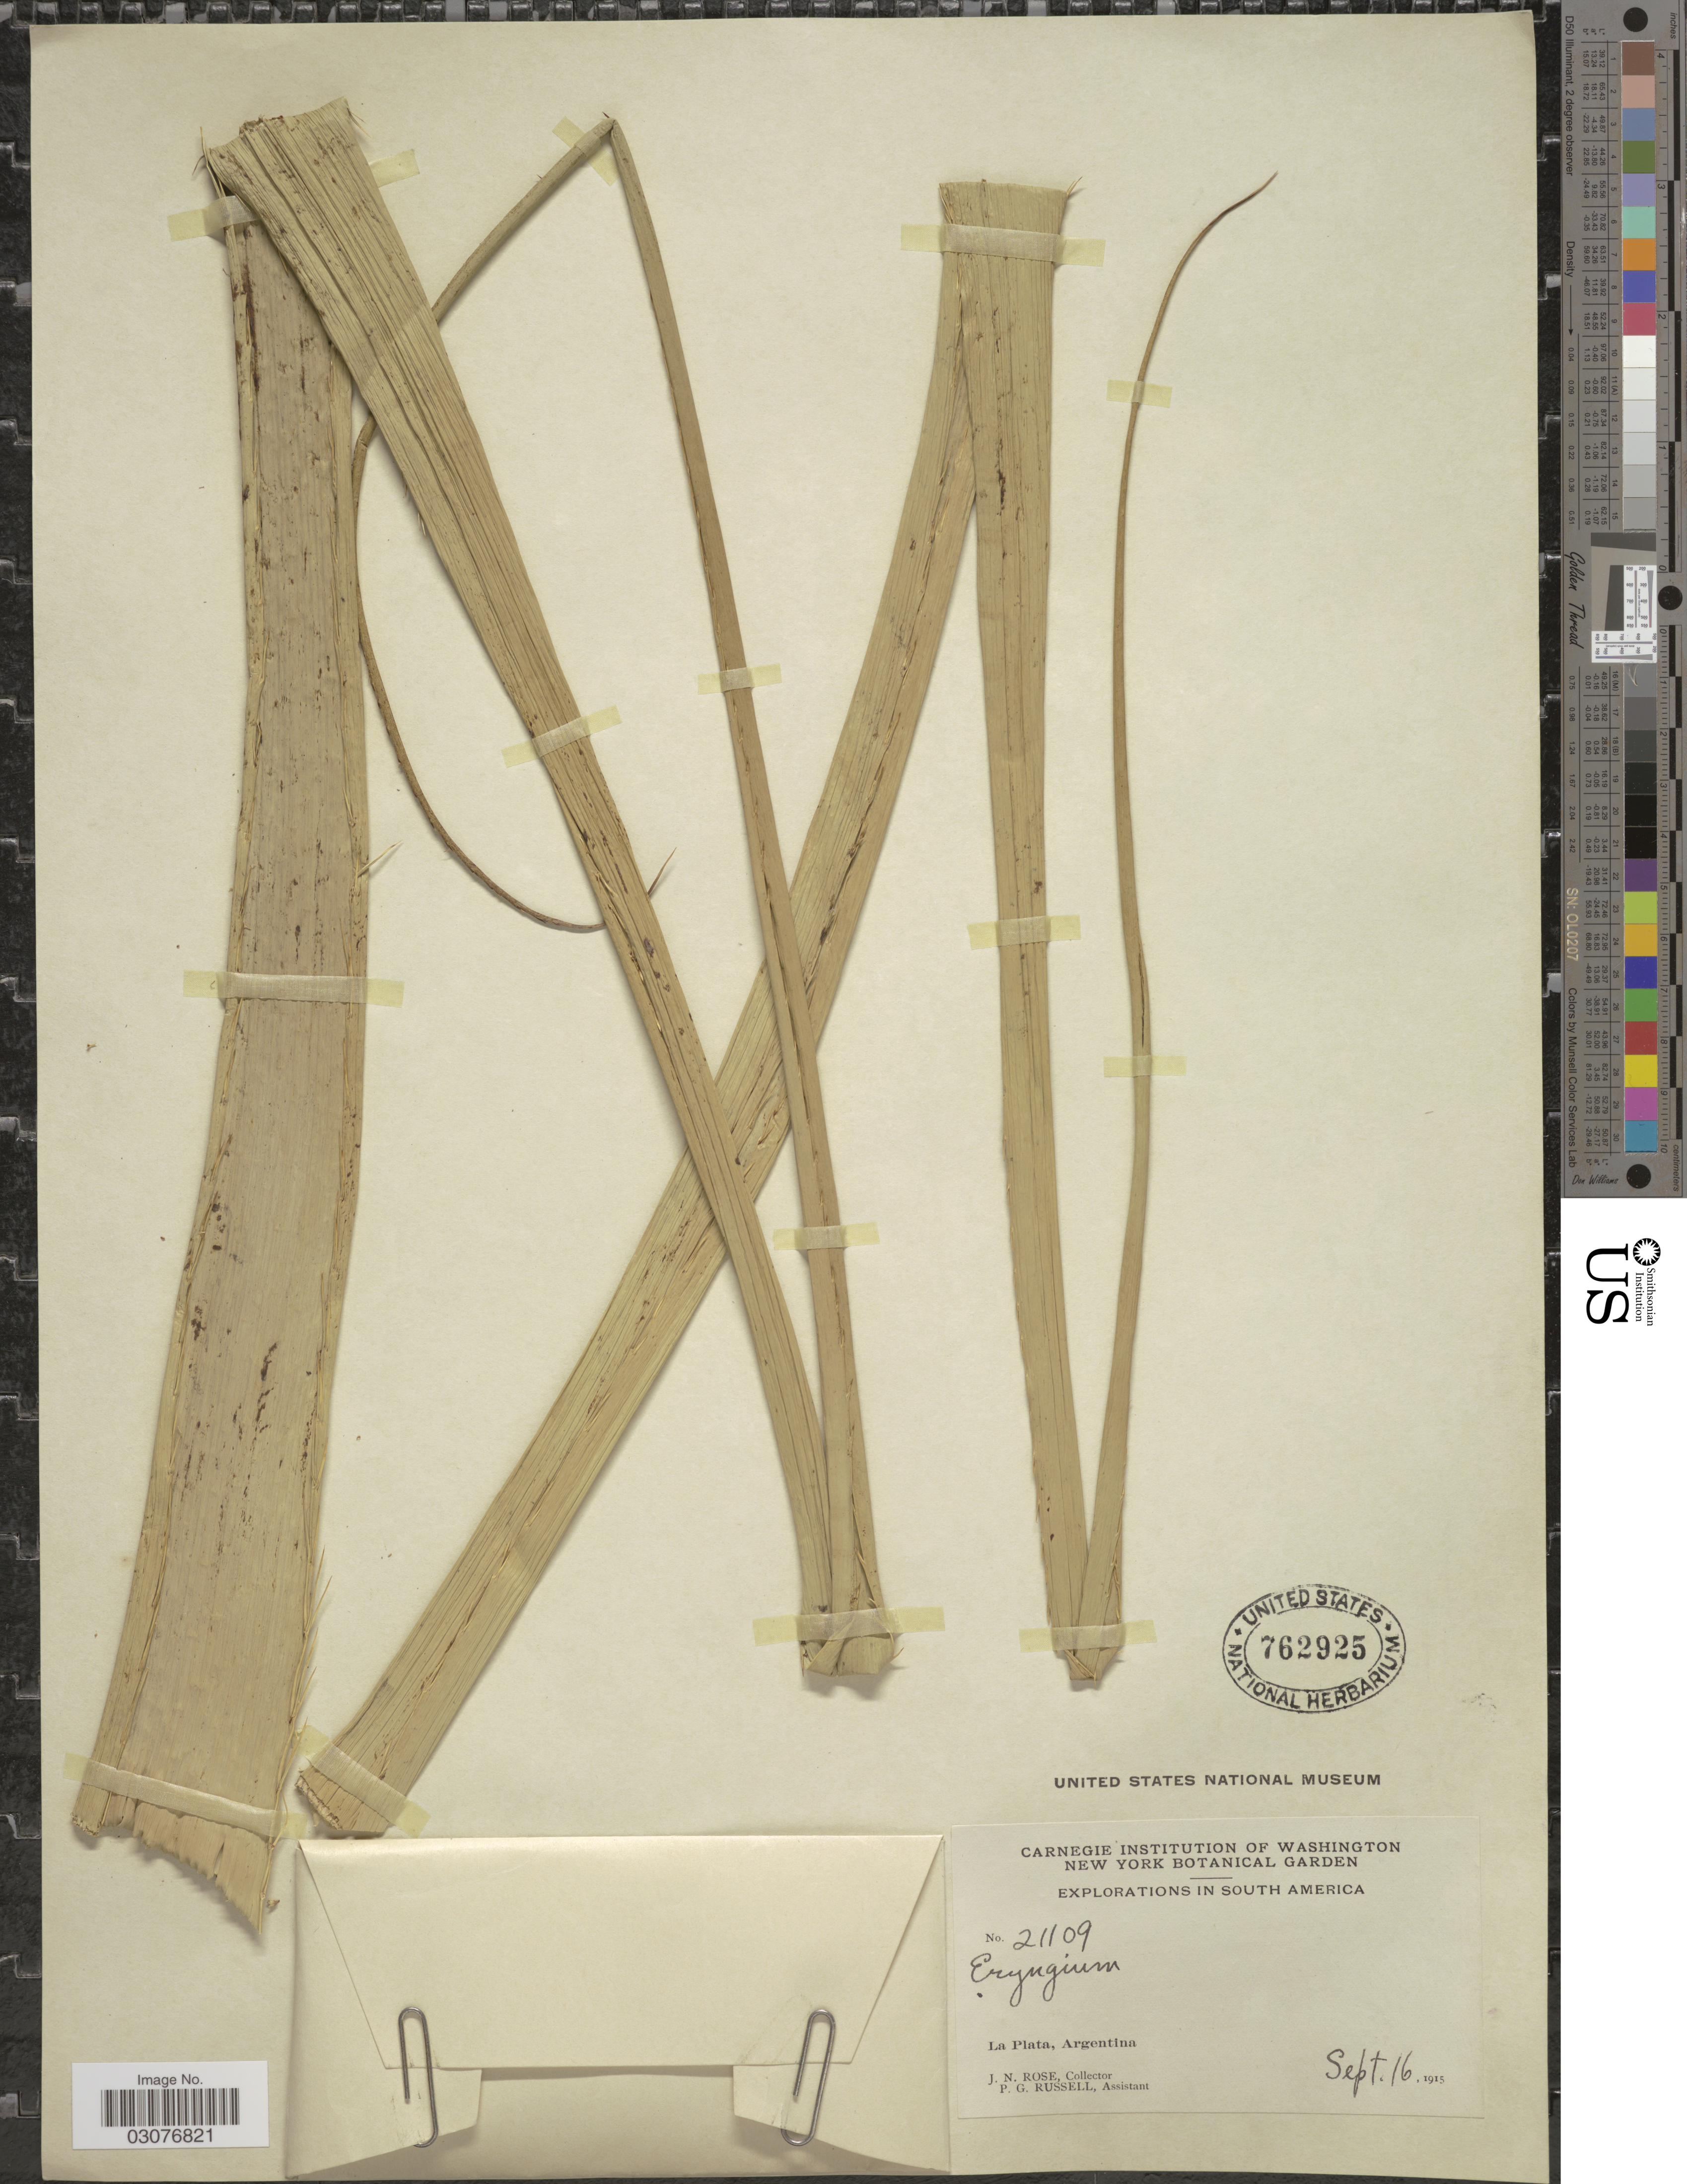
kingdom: Plantae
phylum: Tracheophyta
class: Magnoliopsida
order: Apiales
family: Apiaceae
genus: Eryngium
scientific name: Eryngium pandanifolium var. chamissonis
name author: Mathias & Constance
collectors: J. N. Rose & P. G. Russell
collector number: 21109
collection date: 1915-09-16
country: Argentina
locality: La Plata.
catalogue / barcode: US 762925